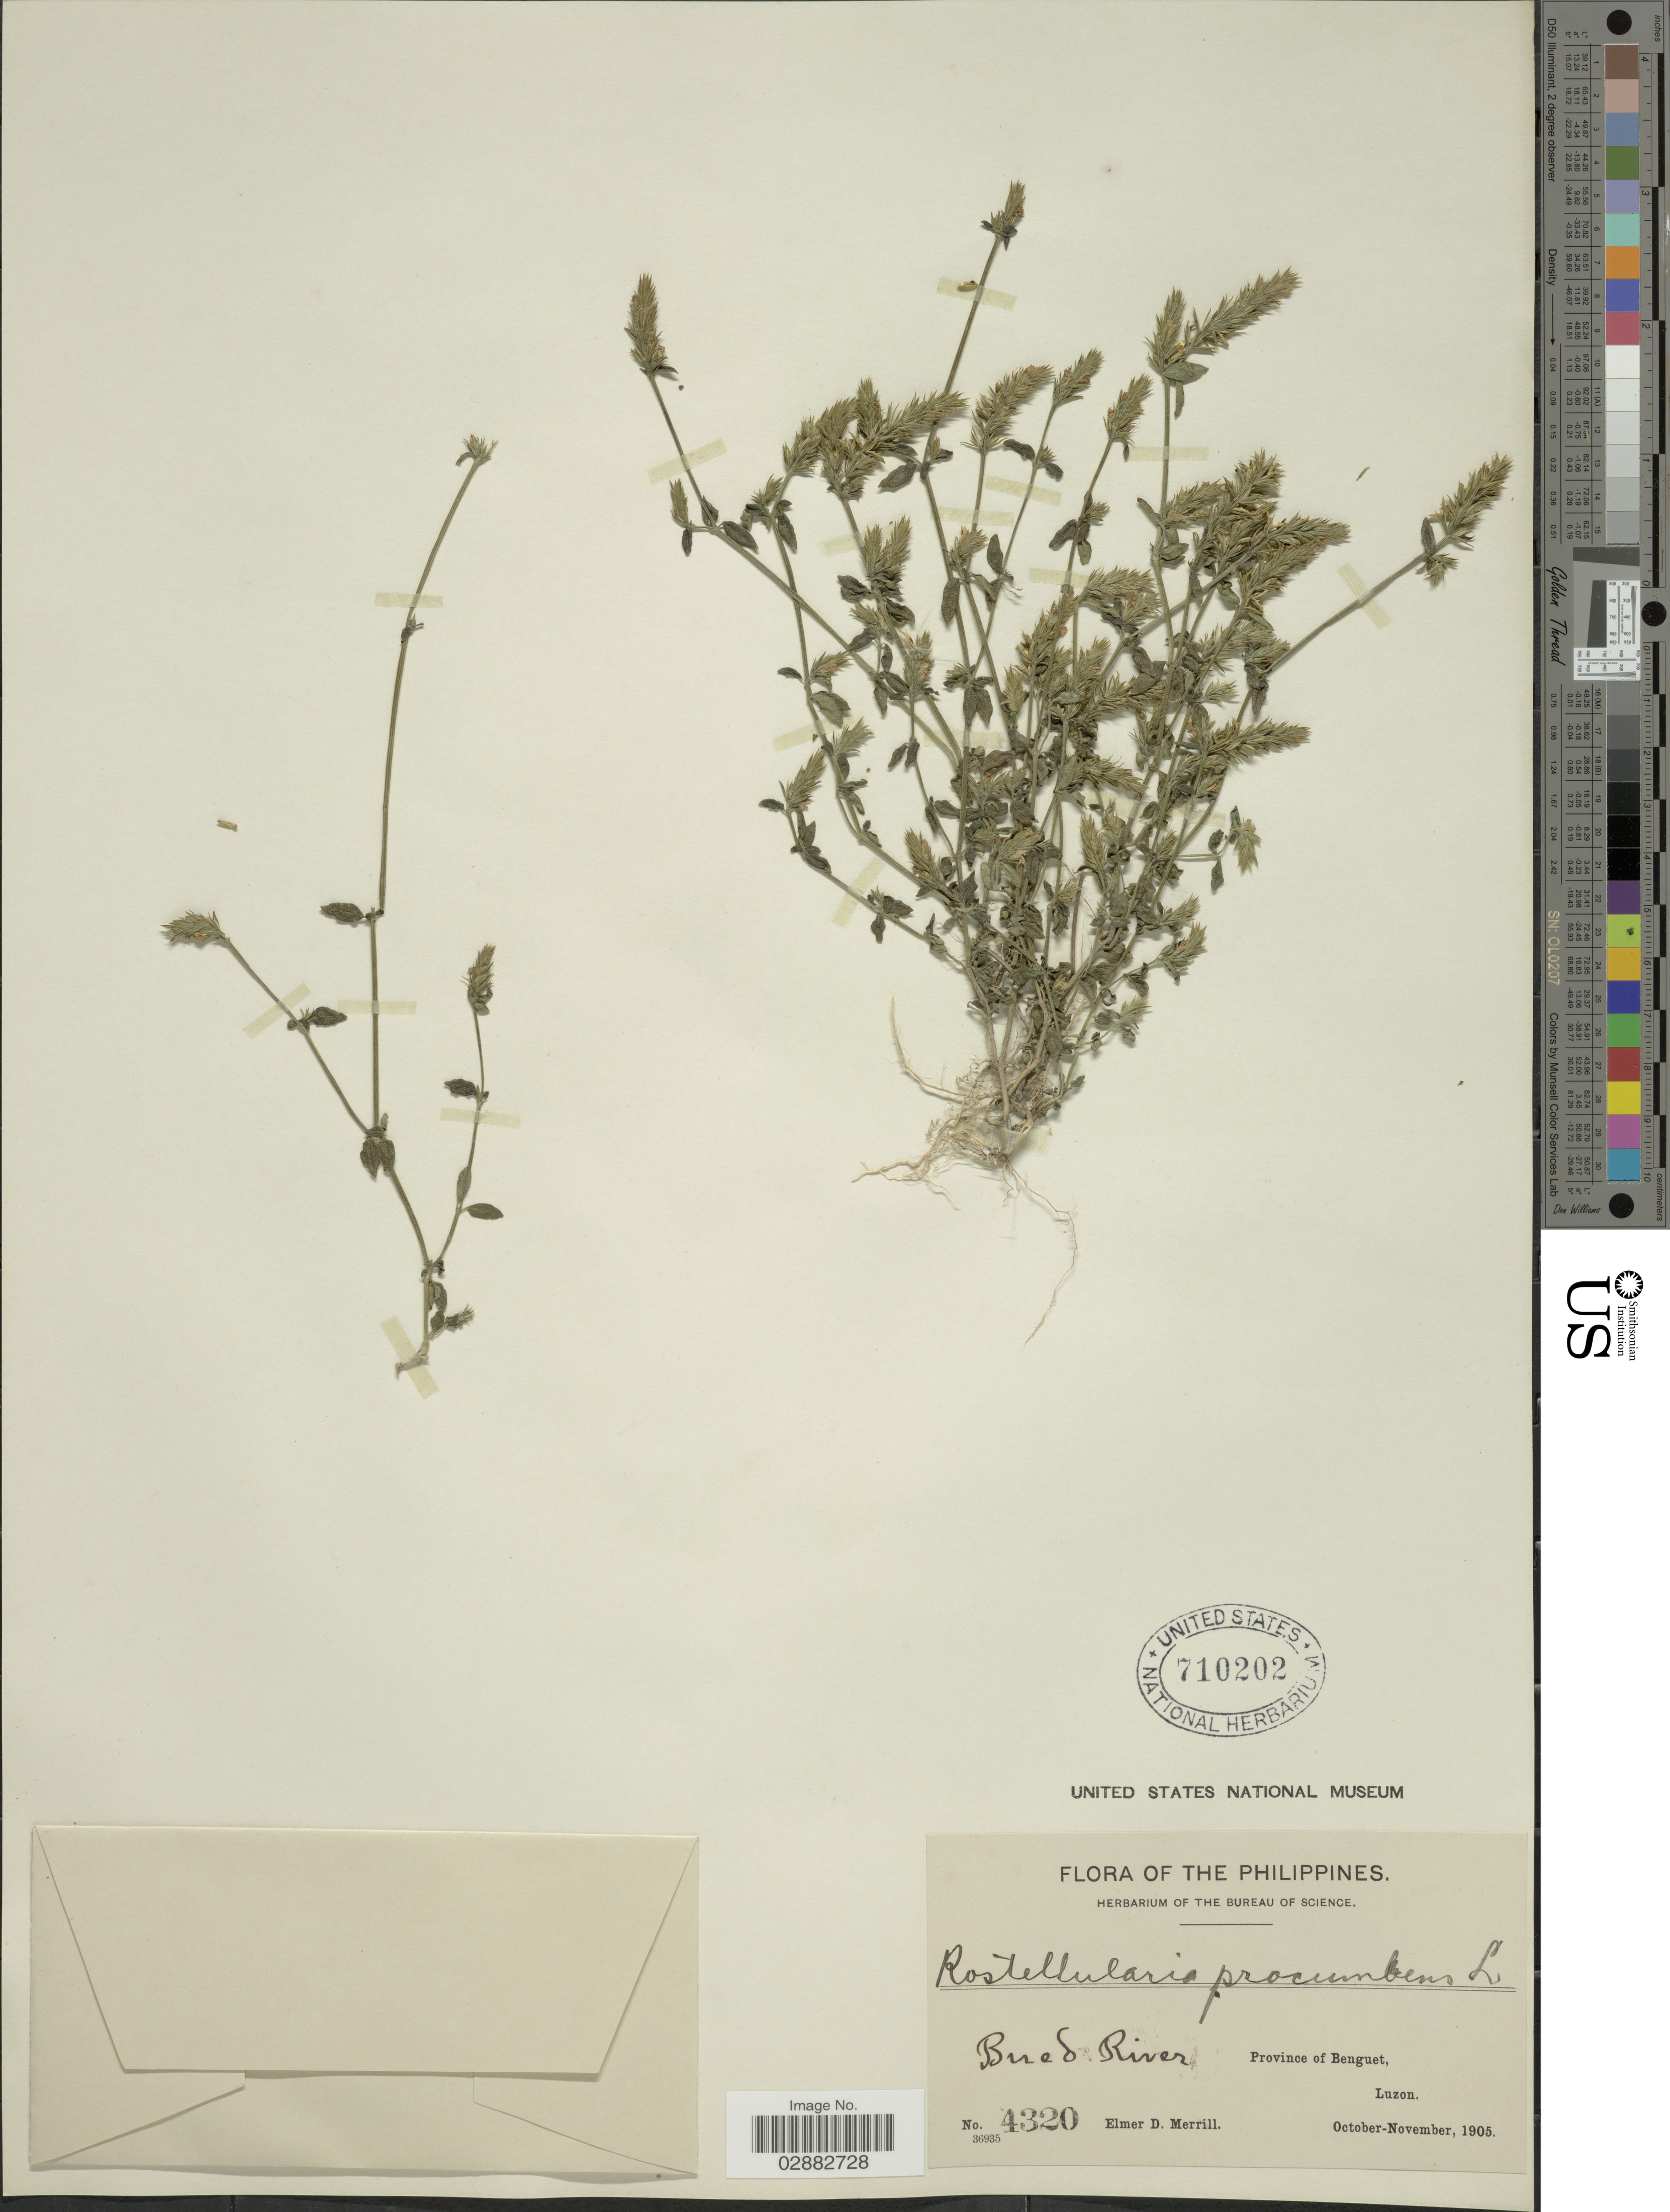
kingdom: Plantae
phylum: Tracheophyta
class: Magnoliopsida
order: Lamiales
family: Acanthaceae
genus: Justicia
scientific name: Justicia procumbens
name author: L.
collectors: E. D. Merrill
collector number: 4320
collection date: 1905-10/1905-11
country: Philippines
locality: Bued River, Province of Benguet, Luzon.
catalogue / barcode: US 710202